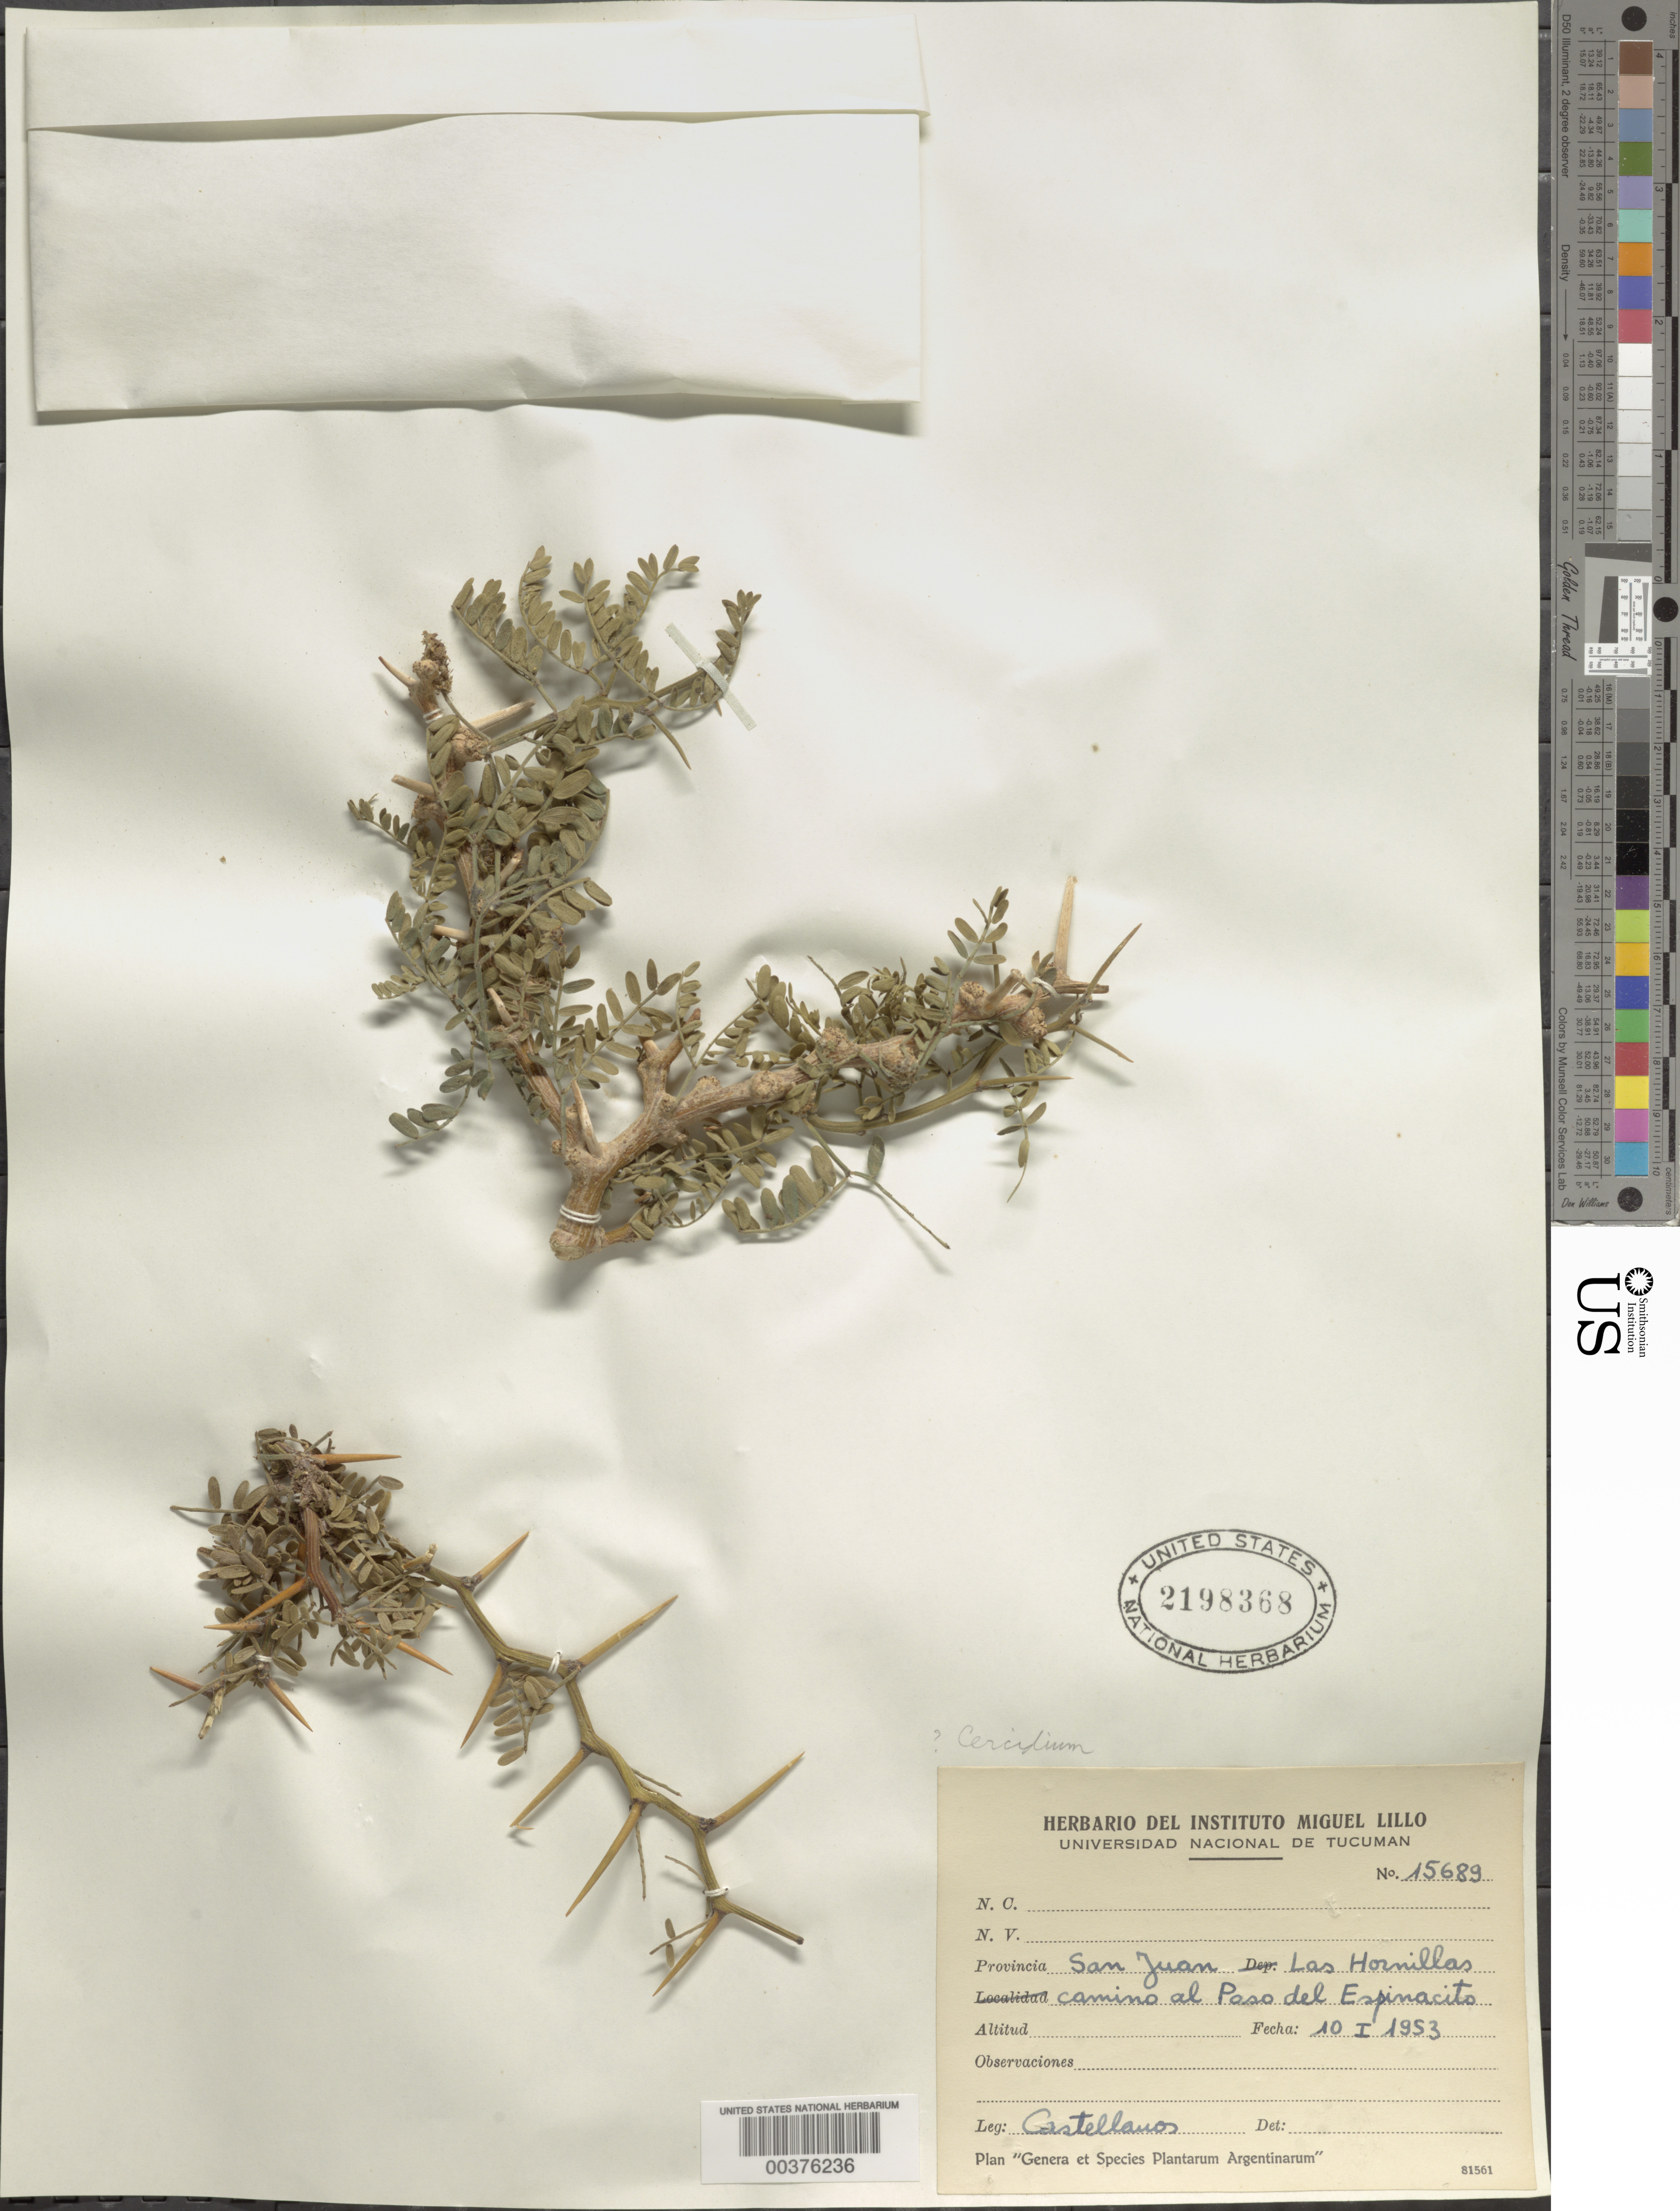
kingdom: Plantae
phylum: Tracheophyta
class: Magnoliopsida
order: Fabales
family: Fabaceae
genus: Parkinsonia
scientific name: Parkinsonia praecox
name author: (Ruiz & Pav.) J.E. Hawkins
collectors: A. Castellanos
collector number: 15689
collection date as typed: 10 Jan 1953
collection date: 1953-01-10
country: Argentina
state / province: San Juan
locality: Las Hornillas Camino al Paso del Espinacito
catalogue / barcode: US 2198368